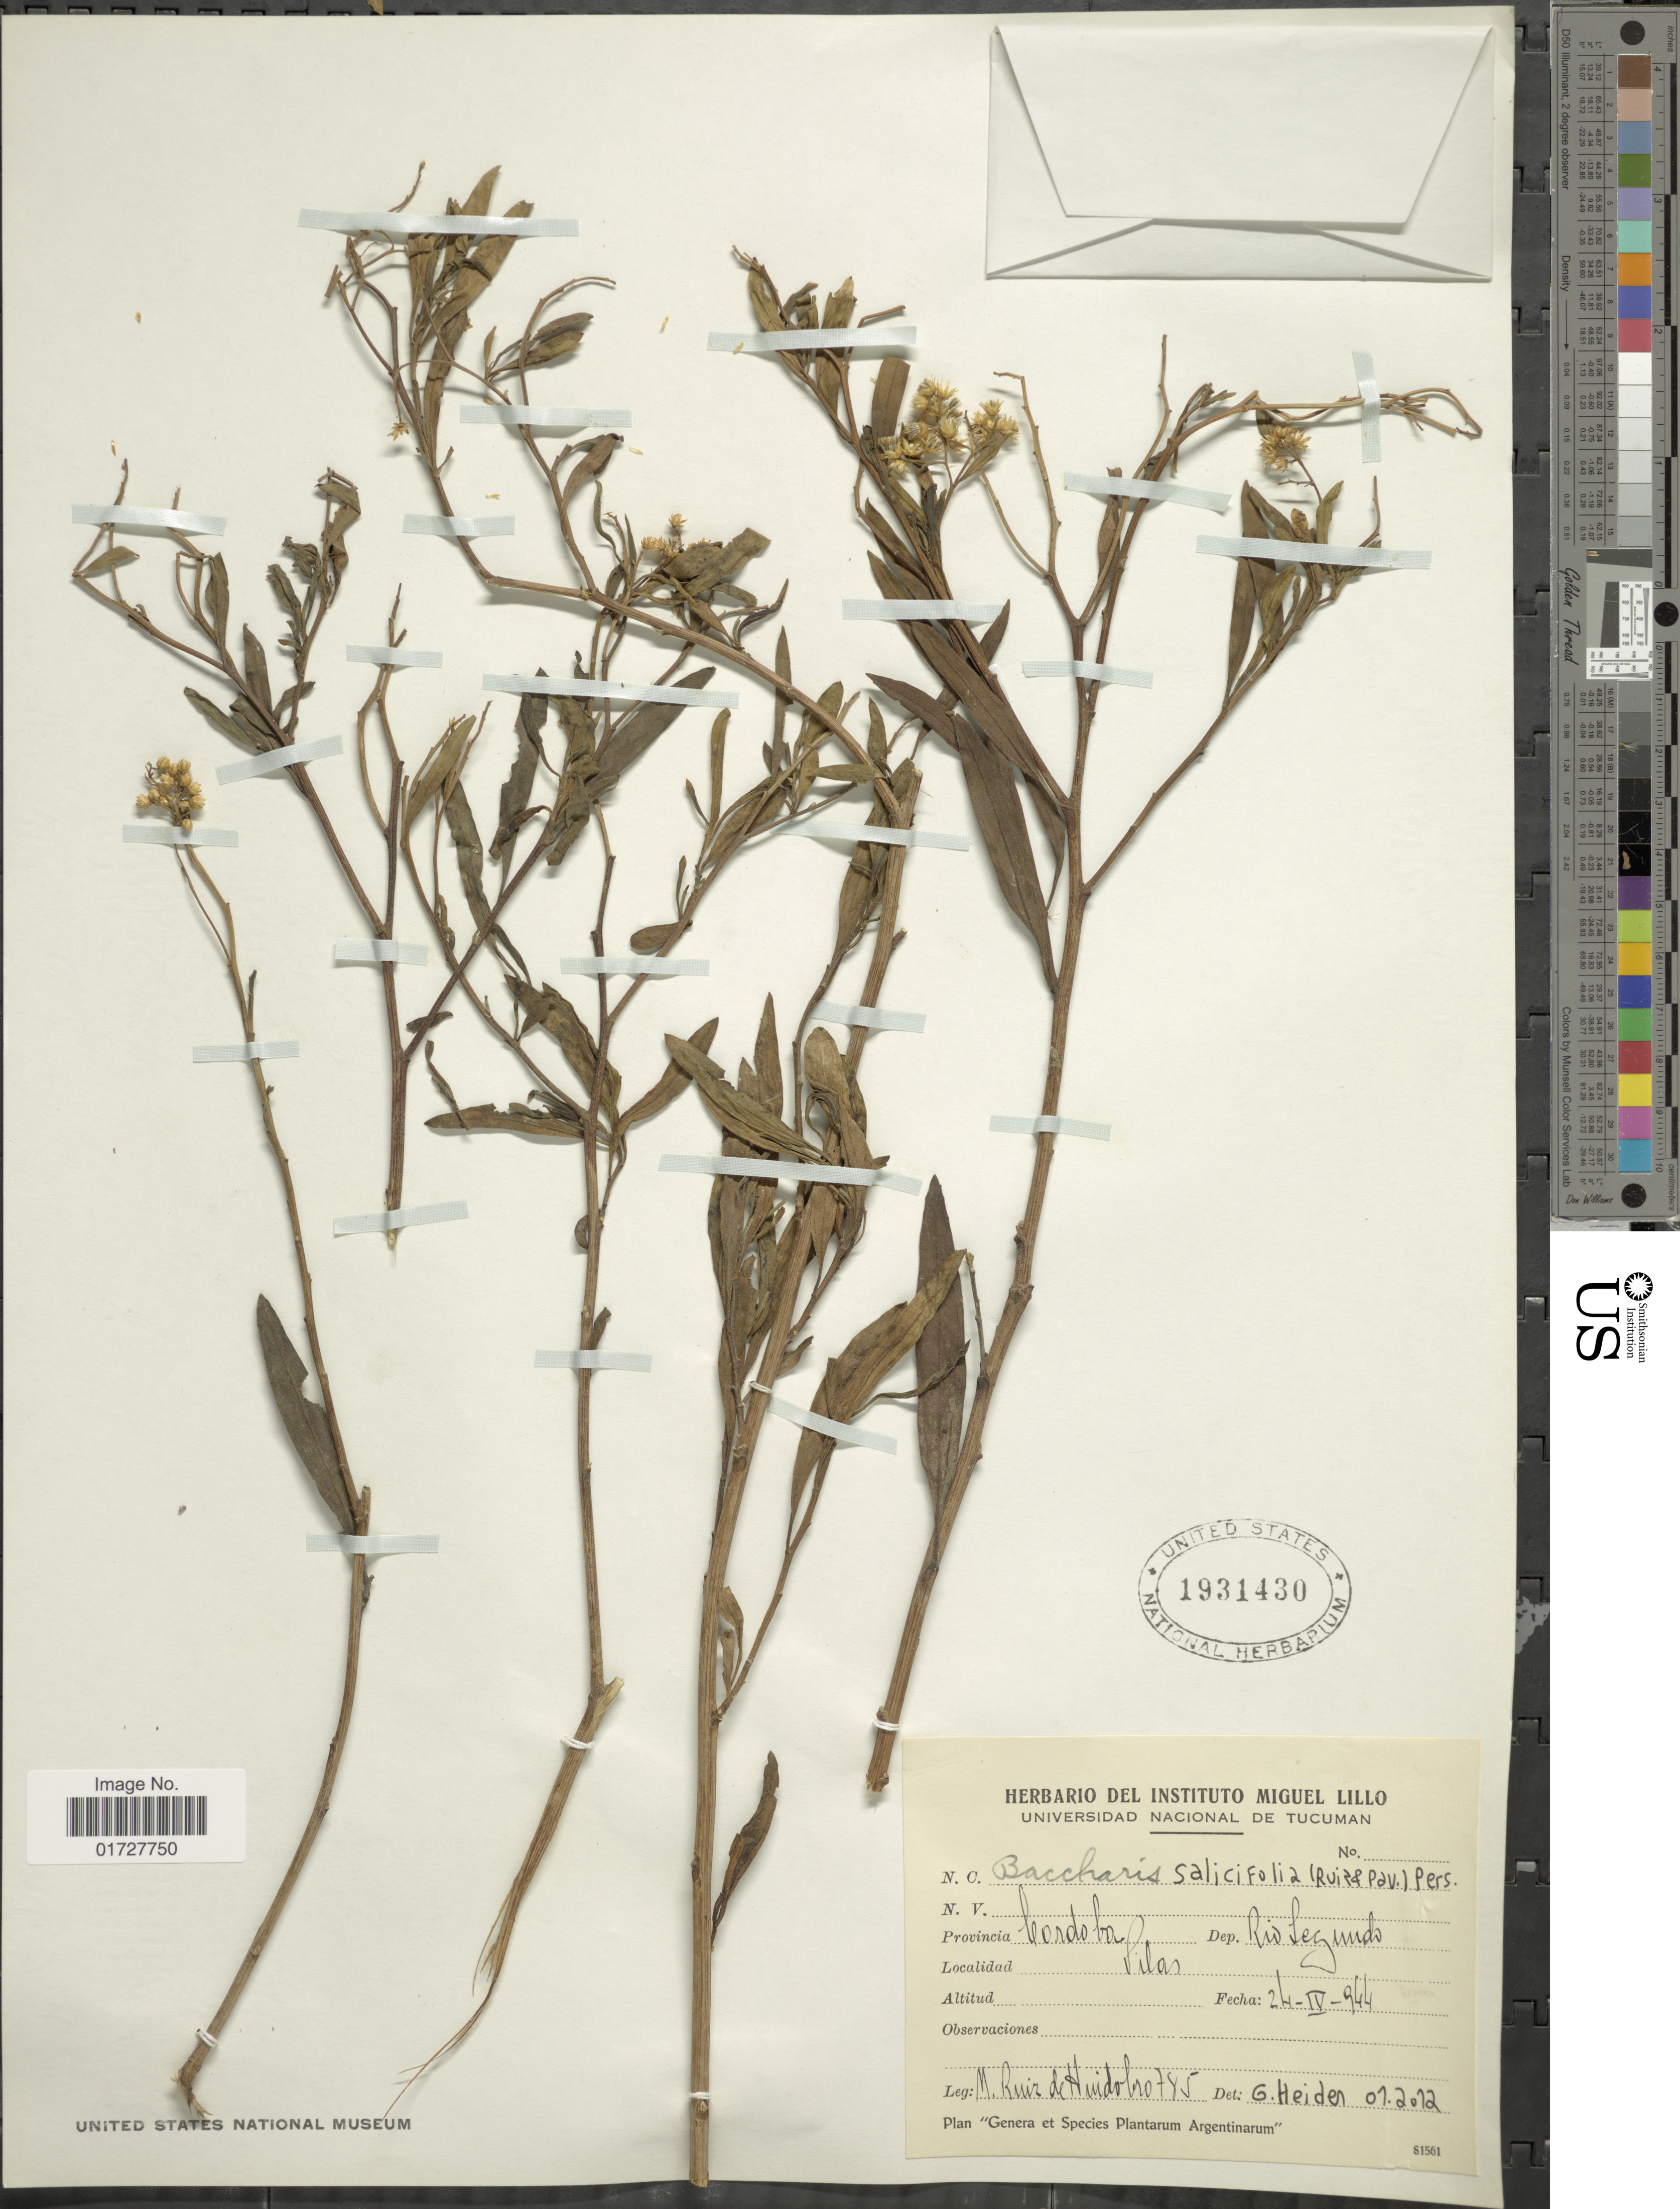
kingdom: Plantae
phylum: Tracheophyta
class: Magnoliopsida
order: Asterales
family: Asteraceae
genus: Baccharis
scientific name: Baccharis salicifolia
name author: (Ruiz & Pav.) Pers.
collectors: M. Ruiz Huidobro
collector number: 785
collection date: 1944-04-24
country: Argentina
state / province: Cordoba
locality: Dep. Rio Segundo, Silas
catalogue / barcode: US 1931430